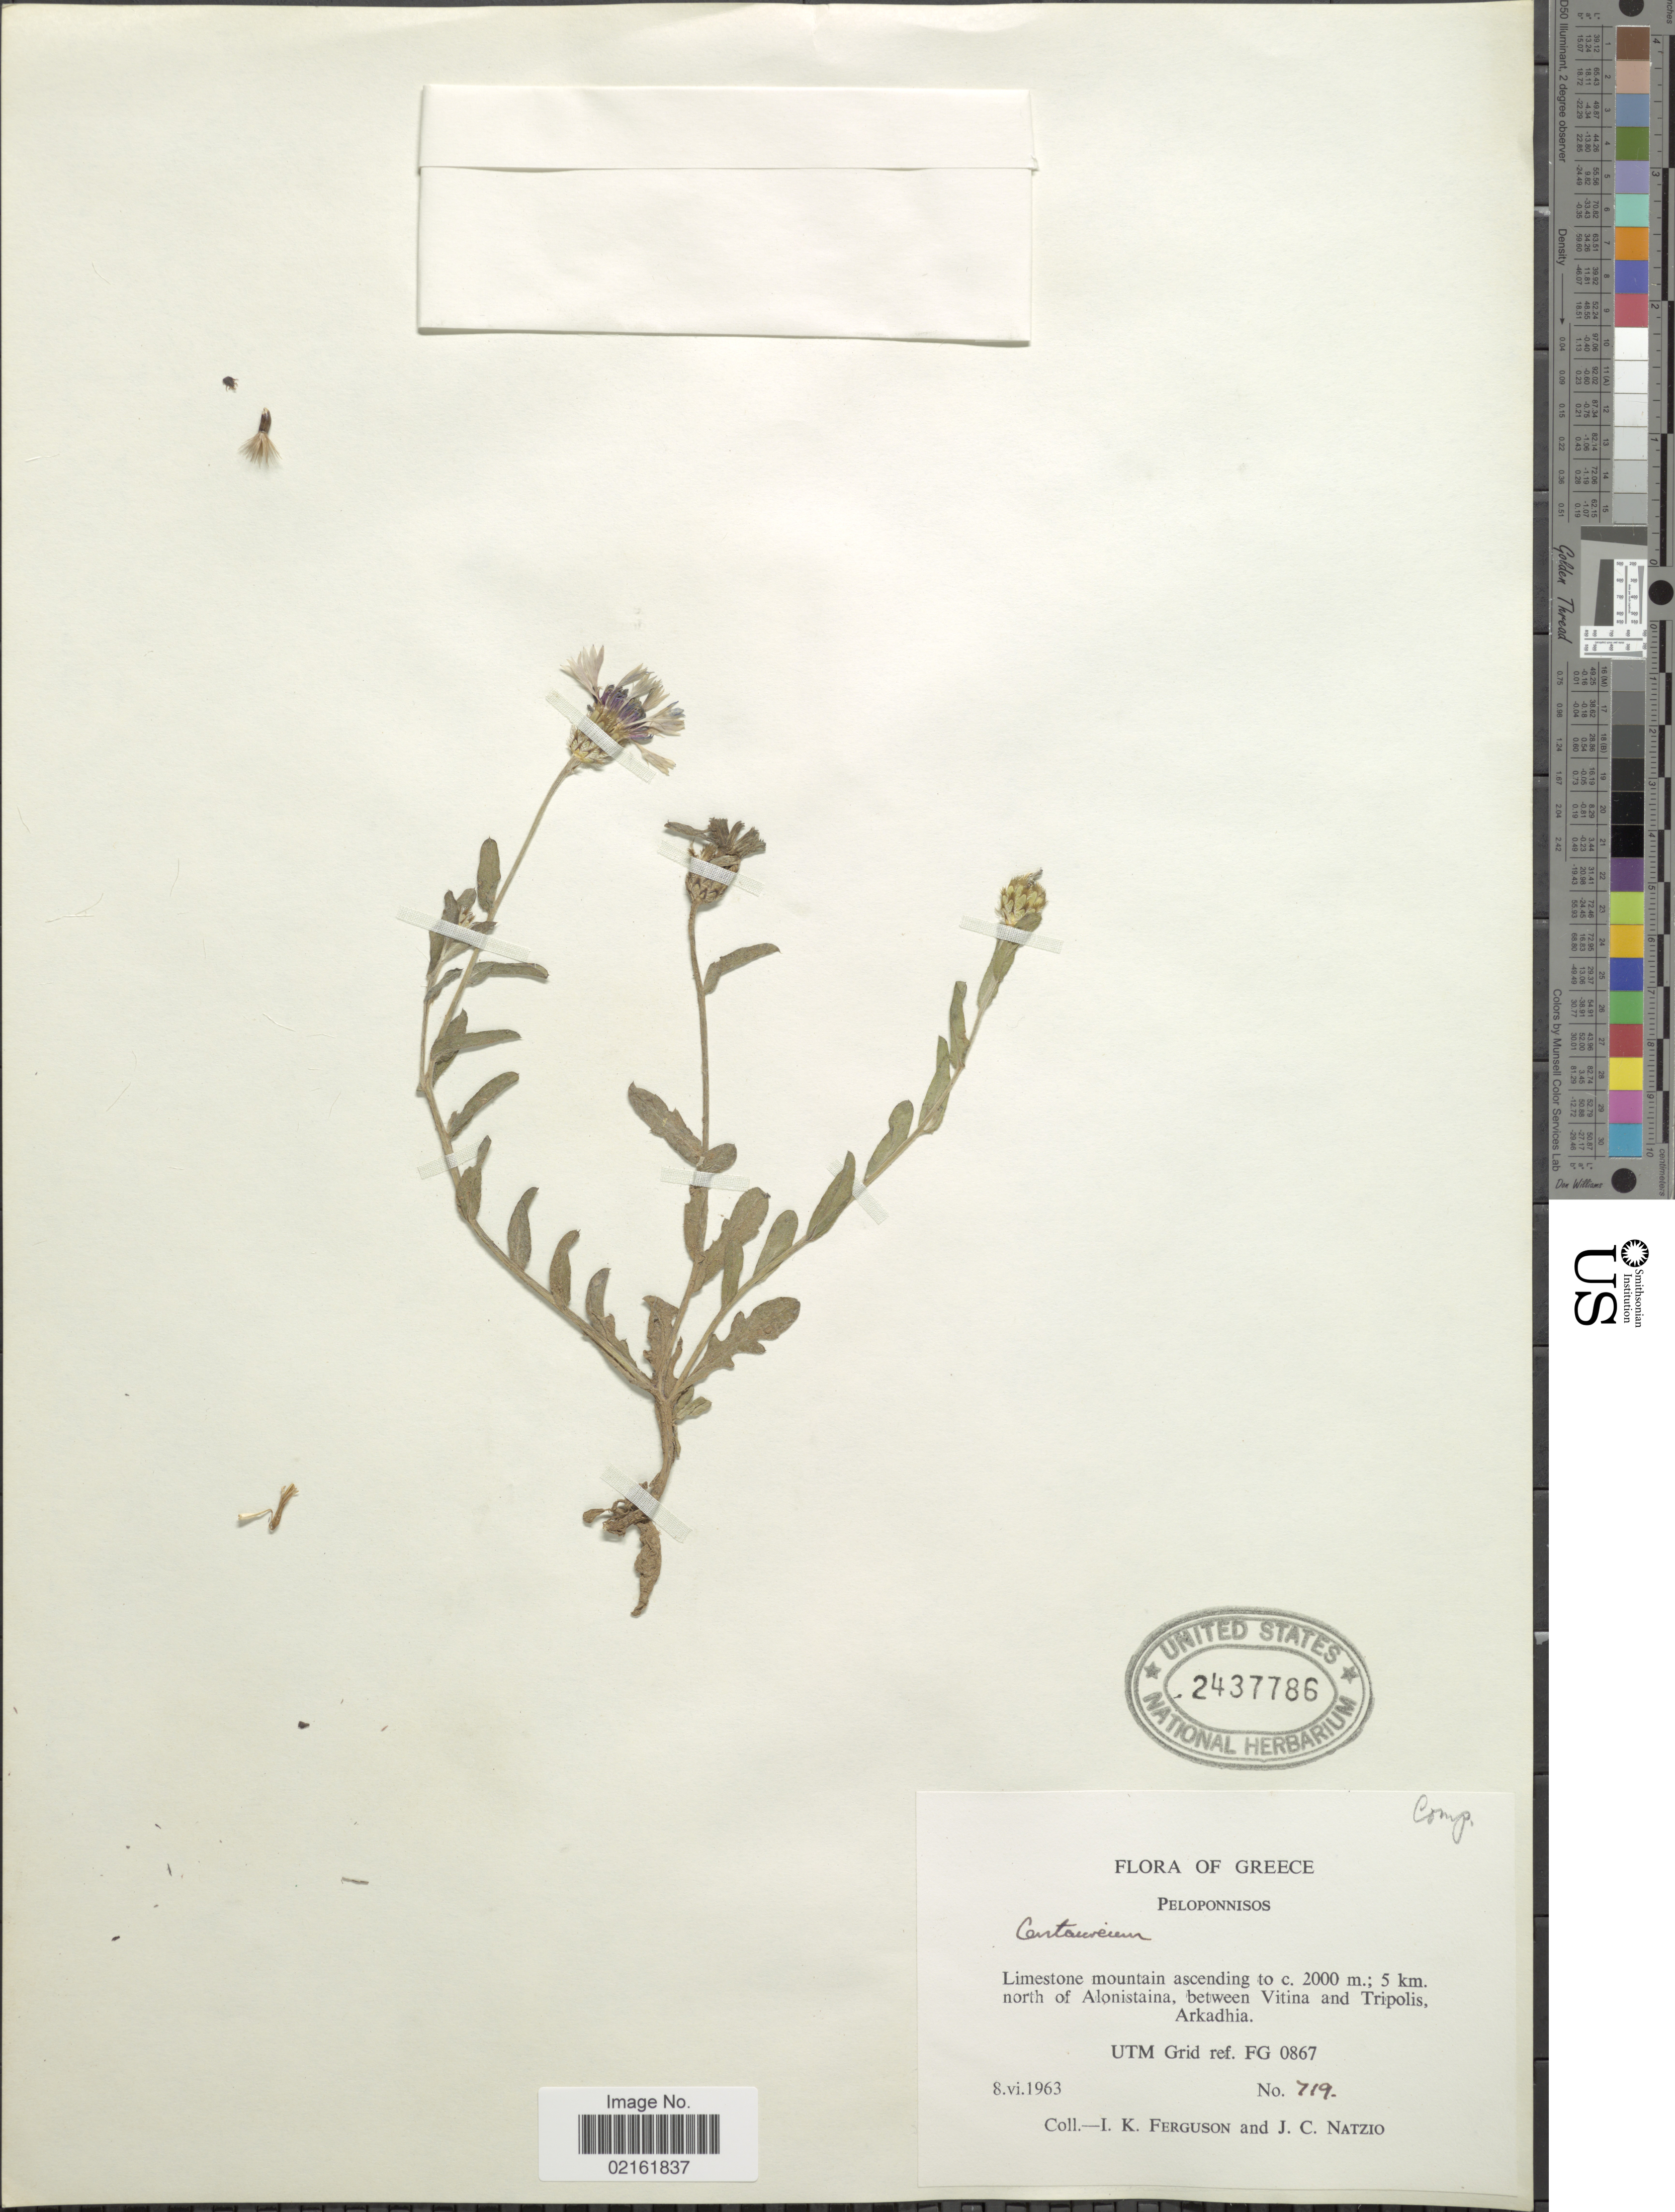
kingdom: Plantae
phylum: Tracheophyta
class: Magnoliopsida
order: Asterales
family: Asteraceae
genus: Centaurea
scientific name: Centaurea sp.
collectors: I. K. Ferguson & J. Natzio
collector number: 719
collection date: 1963-06-08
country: Greece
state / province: Peloponnese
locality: Peloponnisos, Limestone mountain ascending: 5 km. north of Alonistaina, between Vitina and Tripolis Arkadhia, UTM Grid ref. FG 0867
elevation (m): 2000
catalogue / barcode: US 2437786